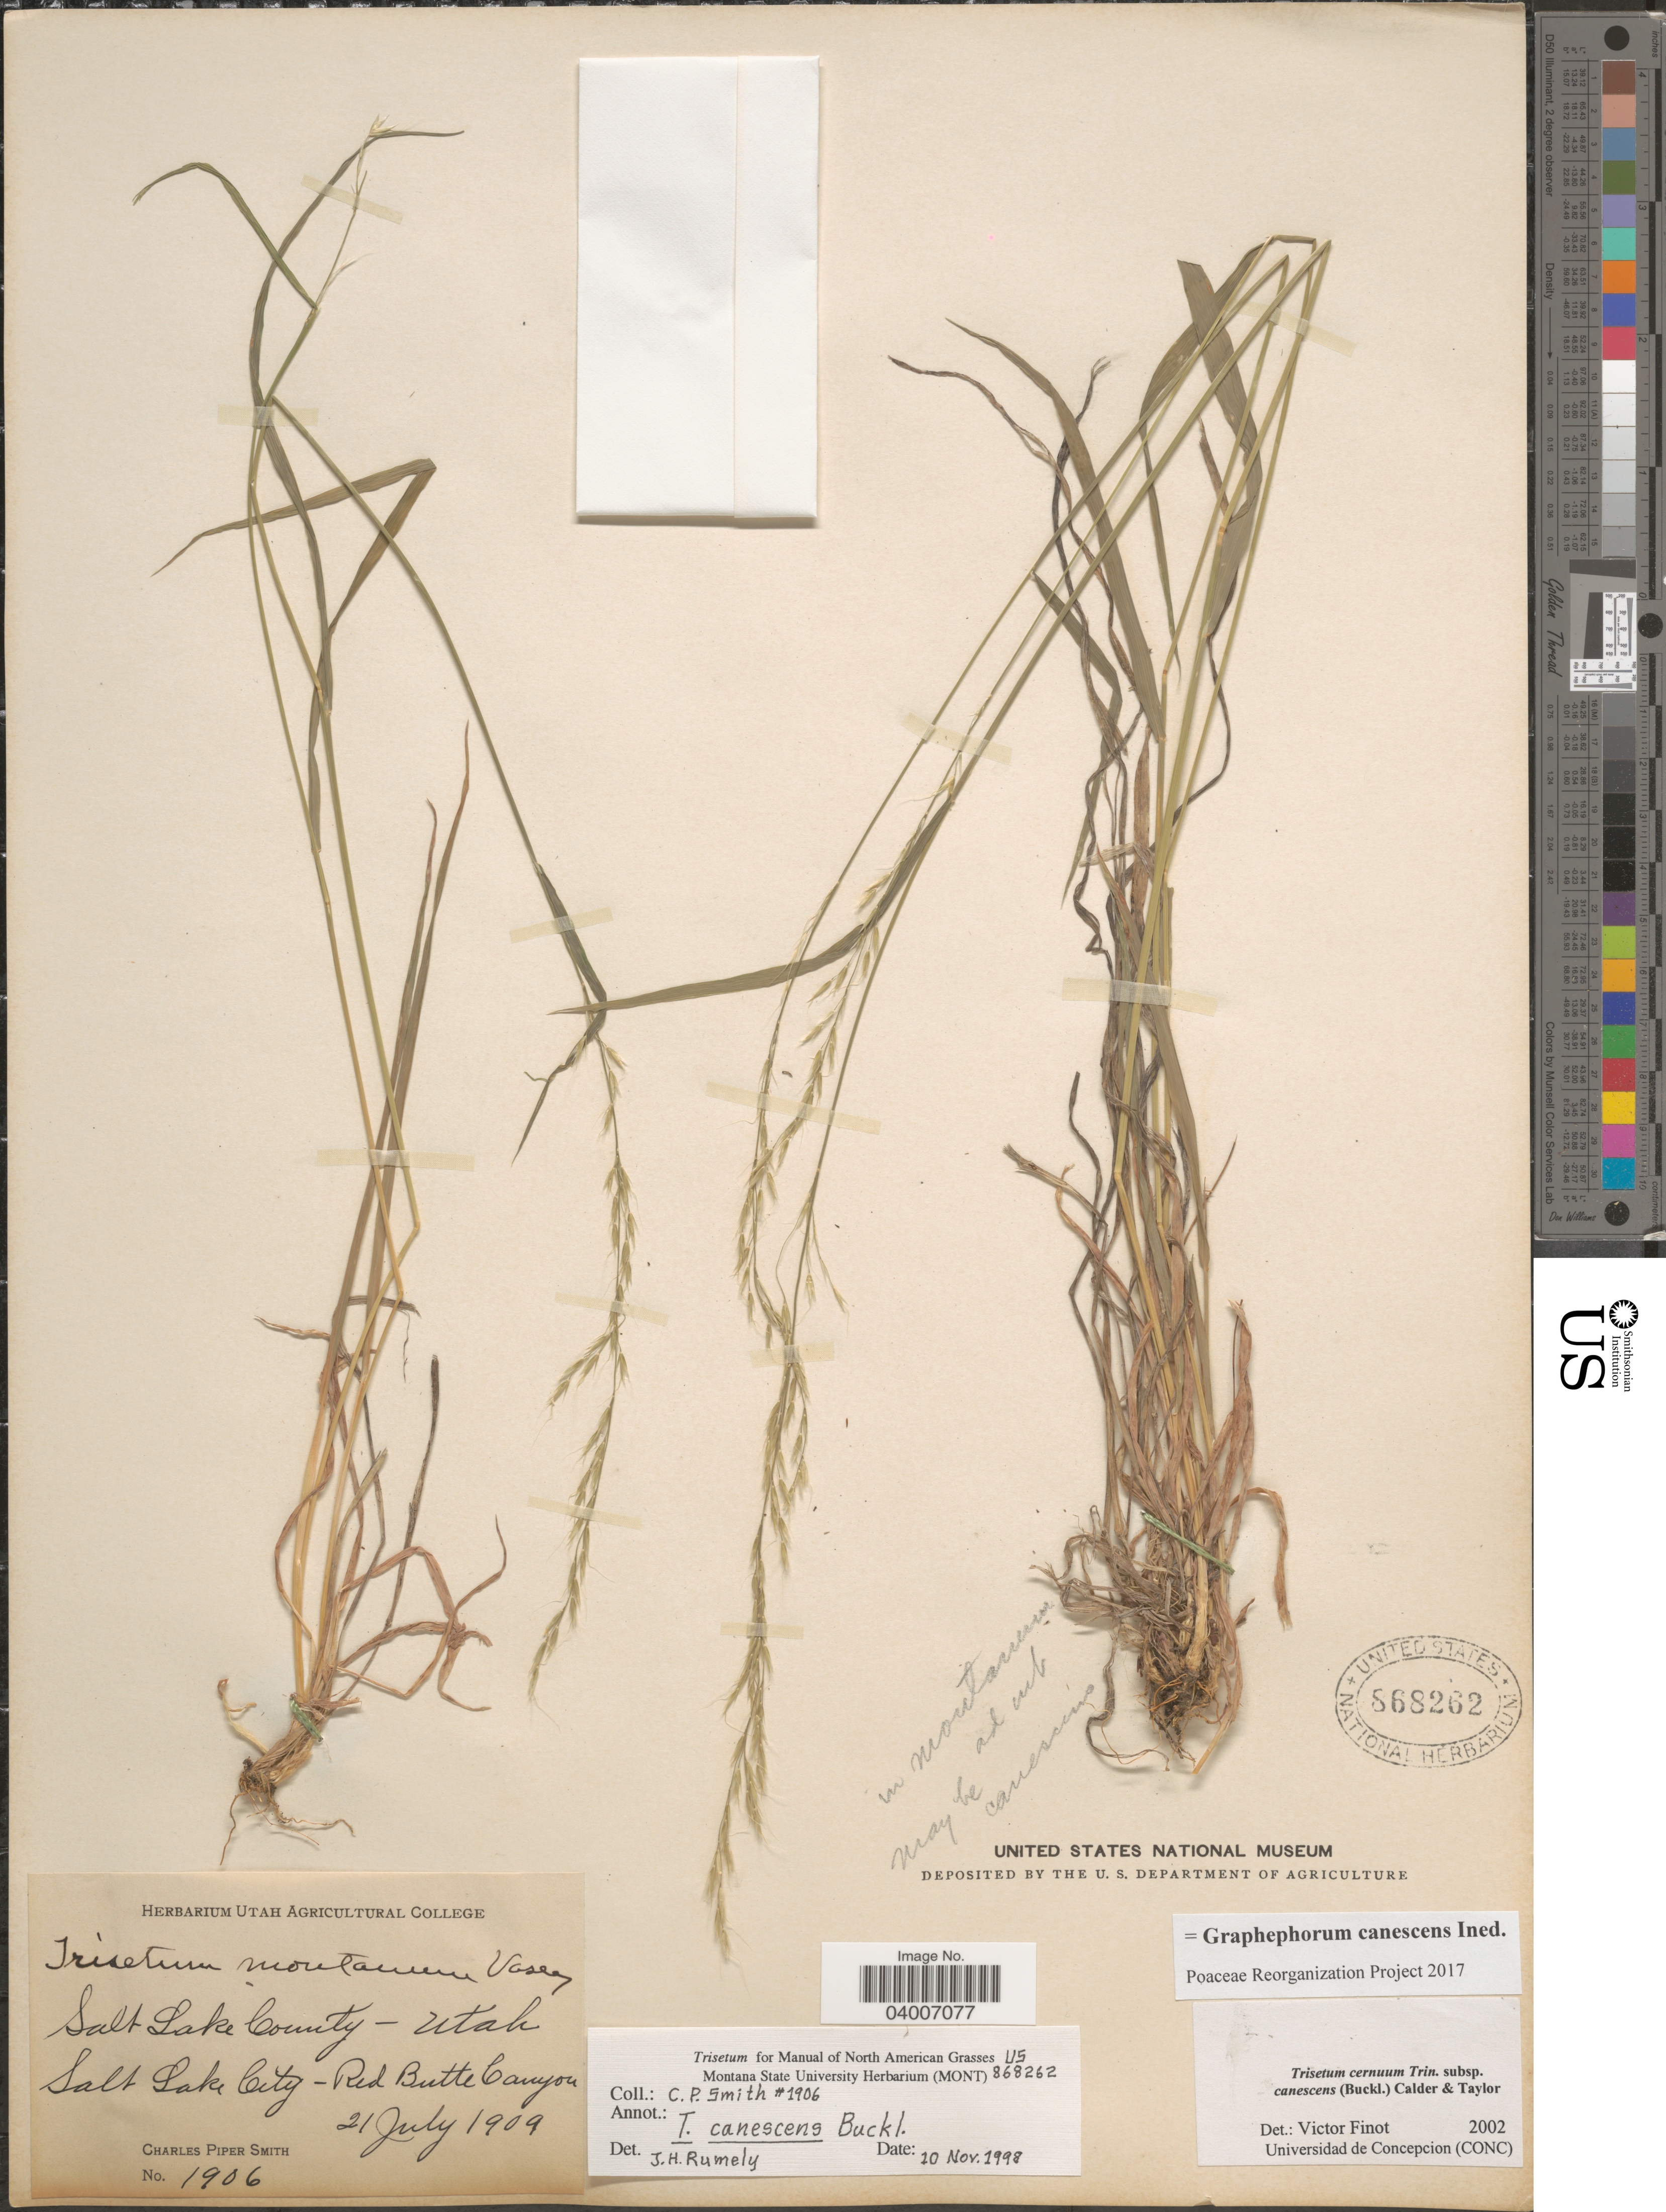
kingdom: Plantae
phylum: Tracheophyta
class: Liliopsida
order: Poales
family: Poaceae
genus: Graphephorum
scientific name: Graphephorum canescens ined.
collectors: C. P. Smith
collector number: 1906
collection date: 1909-07-21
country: United States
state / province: Utah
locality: Salt Lake County. Salt Lake City- Red Butte Canyon.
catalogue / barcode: US 868262